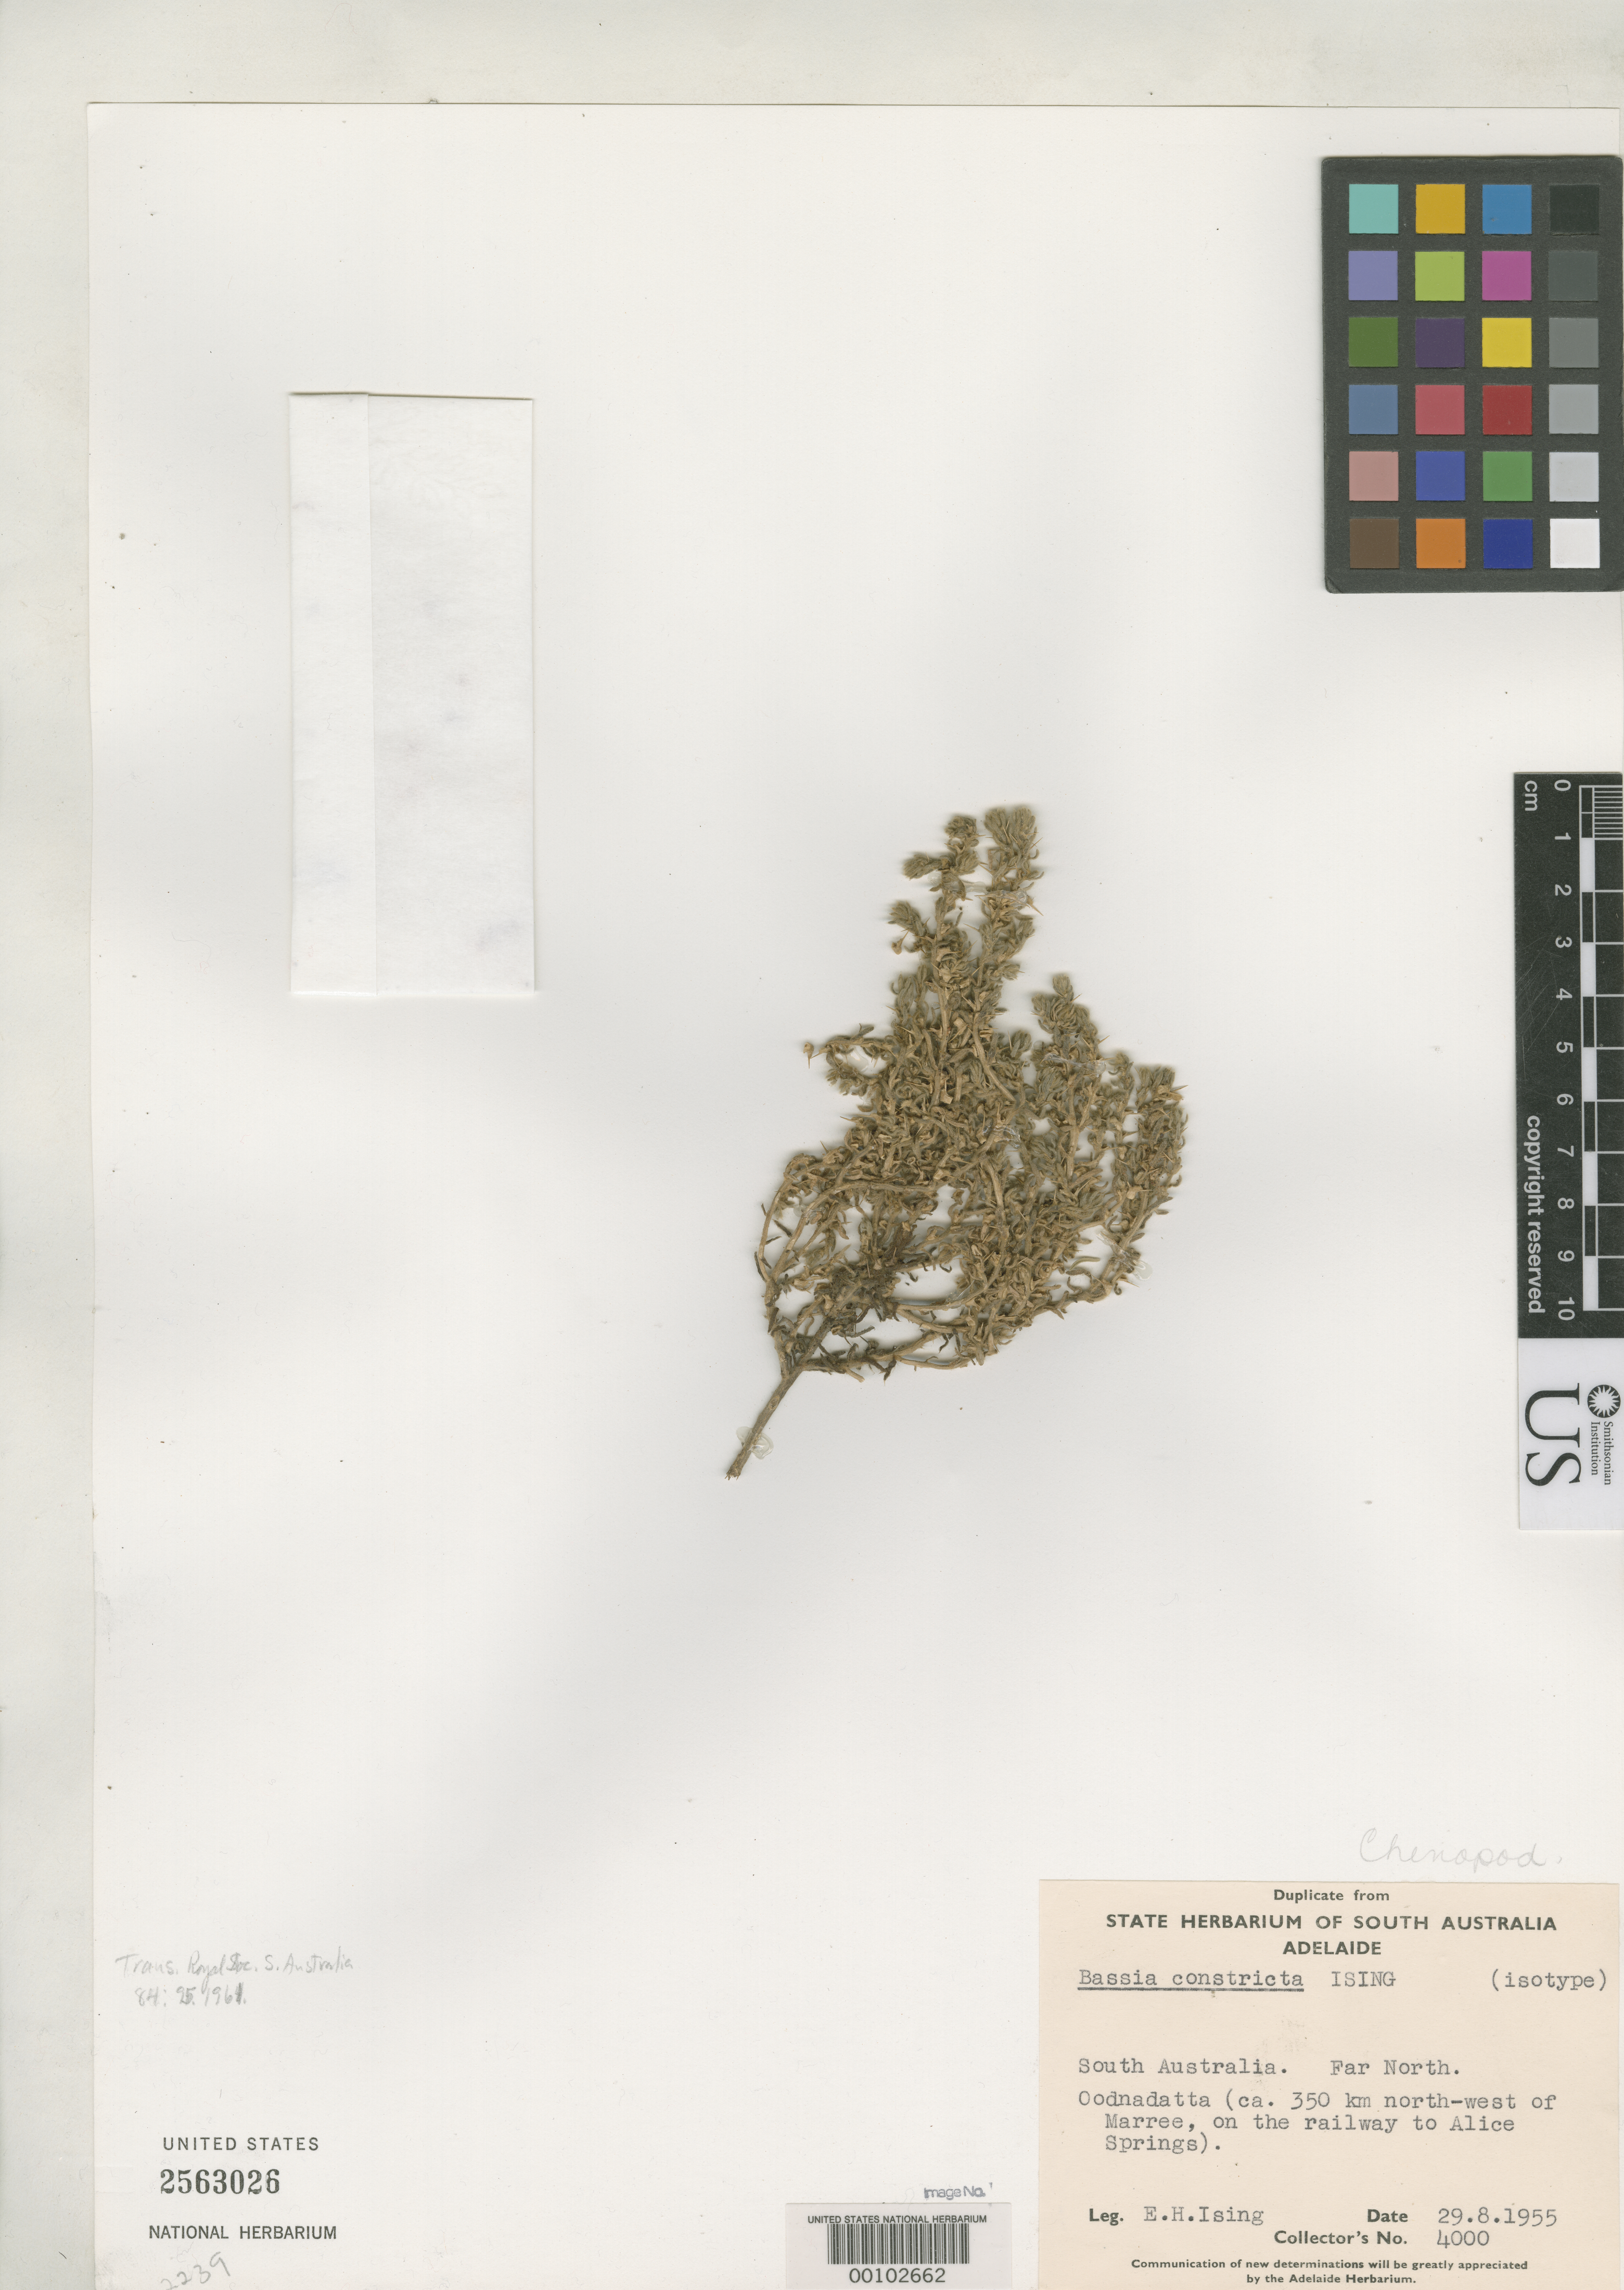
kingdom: Plantae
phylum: Tracheophyta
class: Magnoliopsida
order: Caryophyllales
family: Amaranthaceae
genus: Bassia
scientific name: Bassia constricta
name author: Ising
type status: Isotype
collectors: E. Ising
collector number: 4000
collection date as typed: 29 Aug 1955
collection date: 1955-08-29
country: Australia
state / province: South Australia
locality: Oodnadatta.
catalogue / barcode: US 2563026